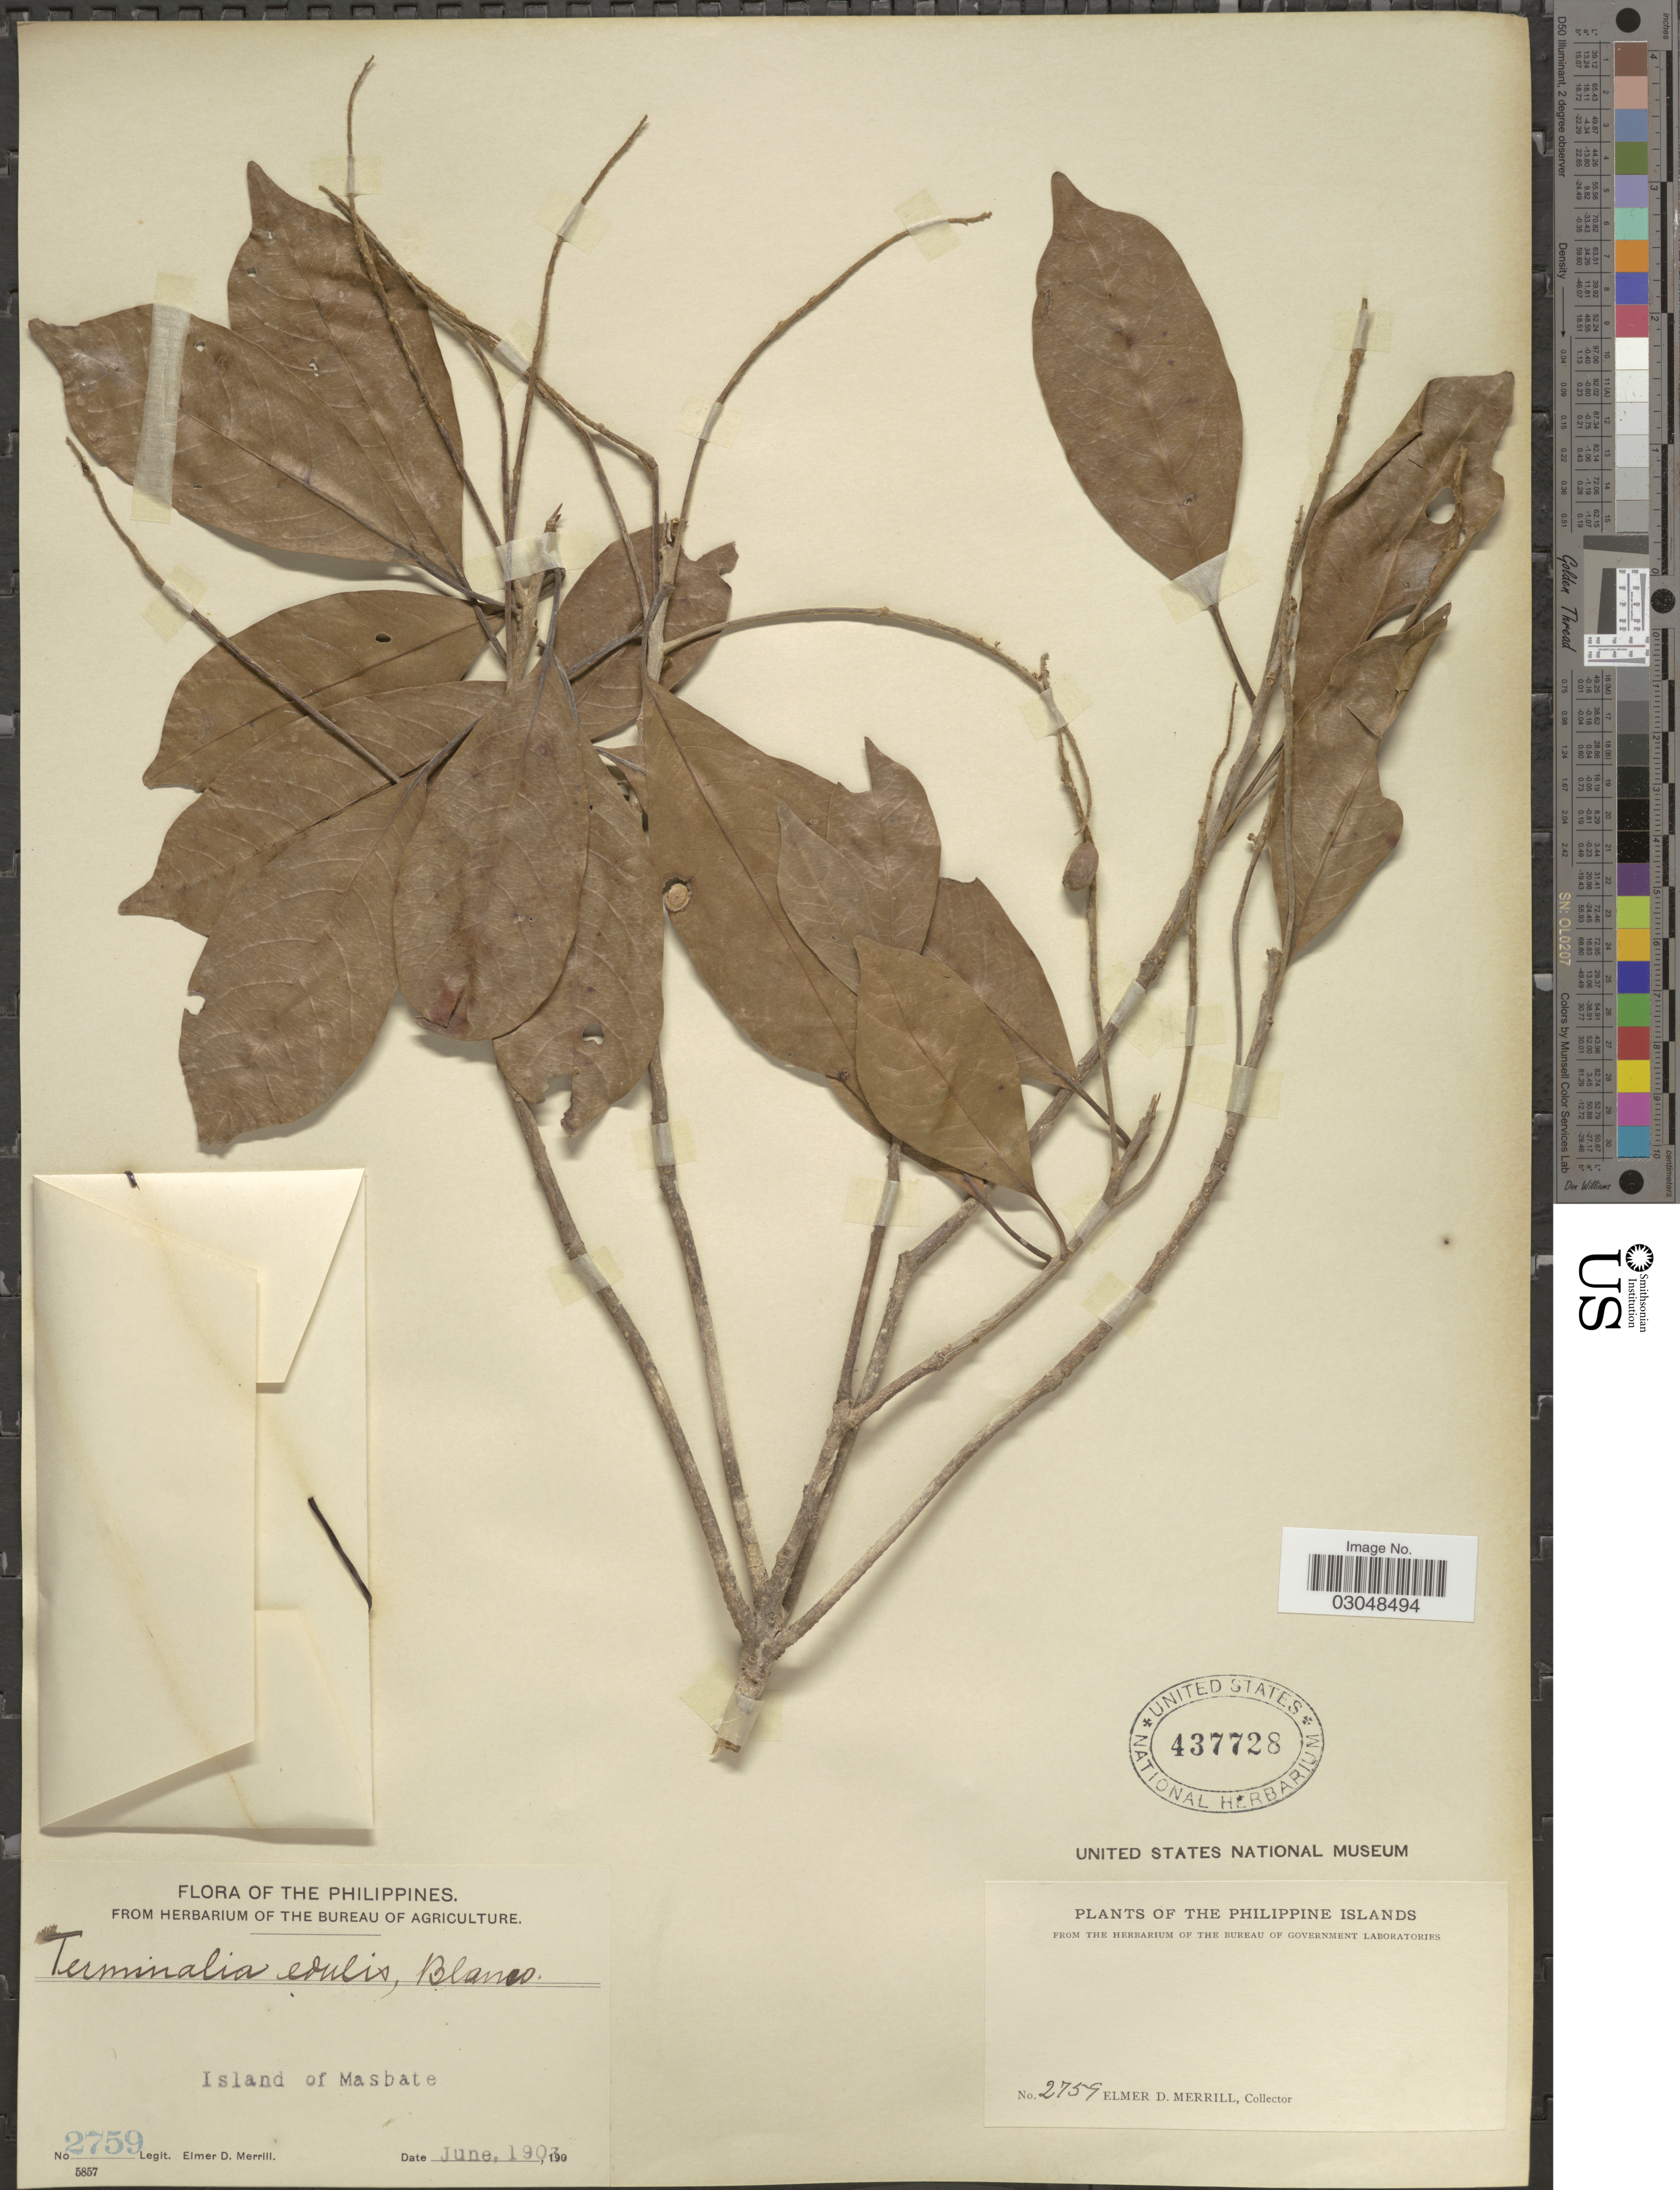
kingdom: Plantae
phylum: Tracheophyta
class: Magnoliopsida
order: Myrtales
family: Combretaceae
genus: Terminalia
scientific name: Terminalia microcarpa subsp. microcarpa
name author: Decne.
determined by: (US) Smithsonian Institution - National Museum of Natural History - Department of Botany (UNITED STATES)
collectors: E. D. Merrill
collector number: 2759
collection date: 1903-06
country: Philippines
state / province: Bicol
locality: The Philippine Islands, Island of Masbate.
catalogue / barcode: US 437728